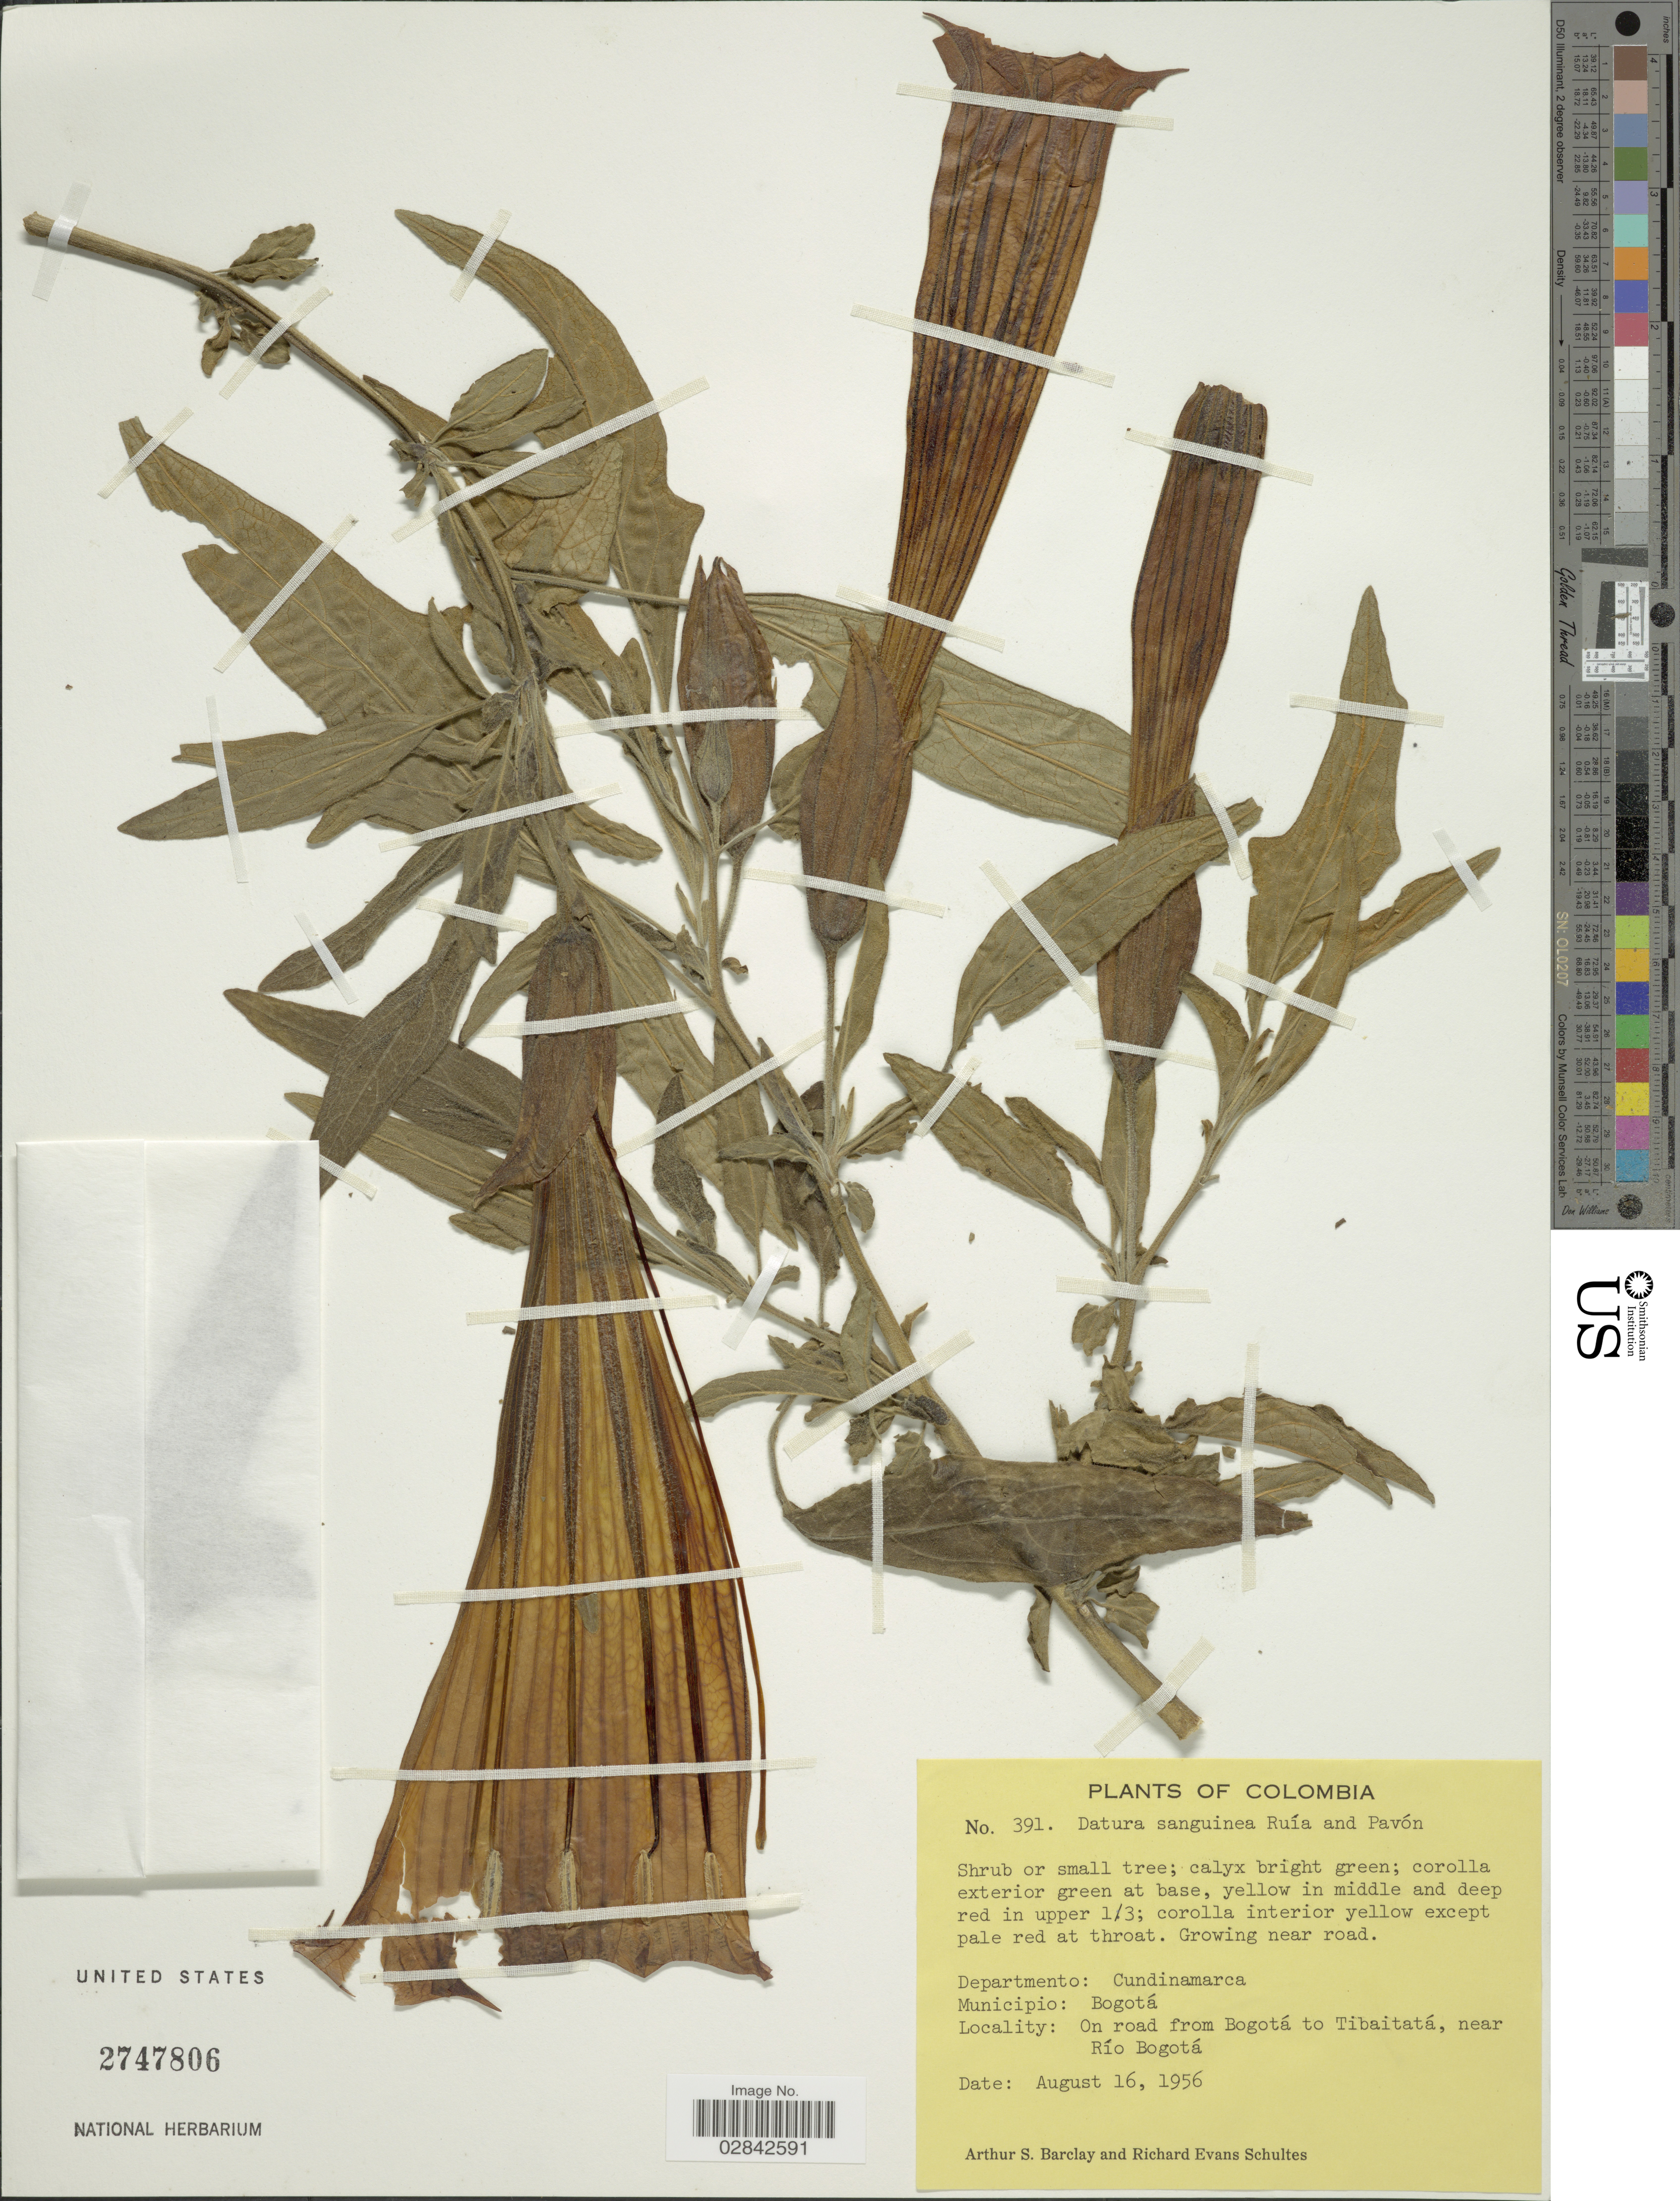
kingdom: Plantae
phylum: Tracheophyta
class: Magnoliopsida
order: Solanales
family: Solanaceae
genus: Brugmansia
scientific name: Brugmansia sanguinea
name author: (Ruiz & Pav.) D. Don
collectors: A. S. Barclay & R. E. Schultes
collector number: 391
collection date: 1956-08-16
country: Colombia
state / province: Cundinamarca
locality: Departmento: Cundinamarca. Municipio Bogotá, on road from Bogotá to Tibaitatá, near Río Bogotá.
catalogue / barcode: US 2747806